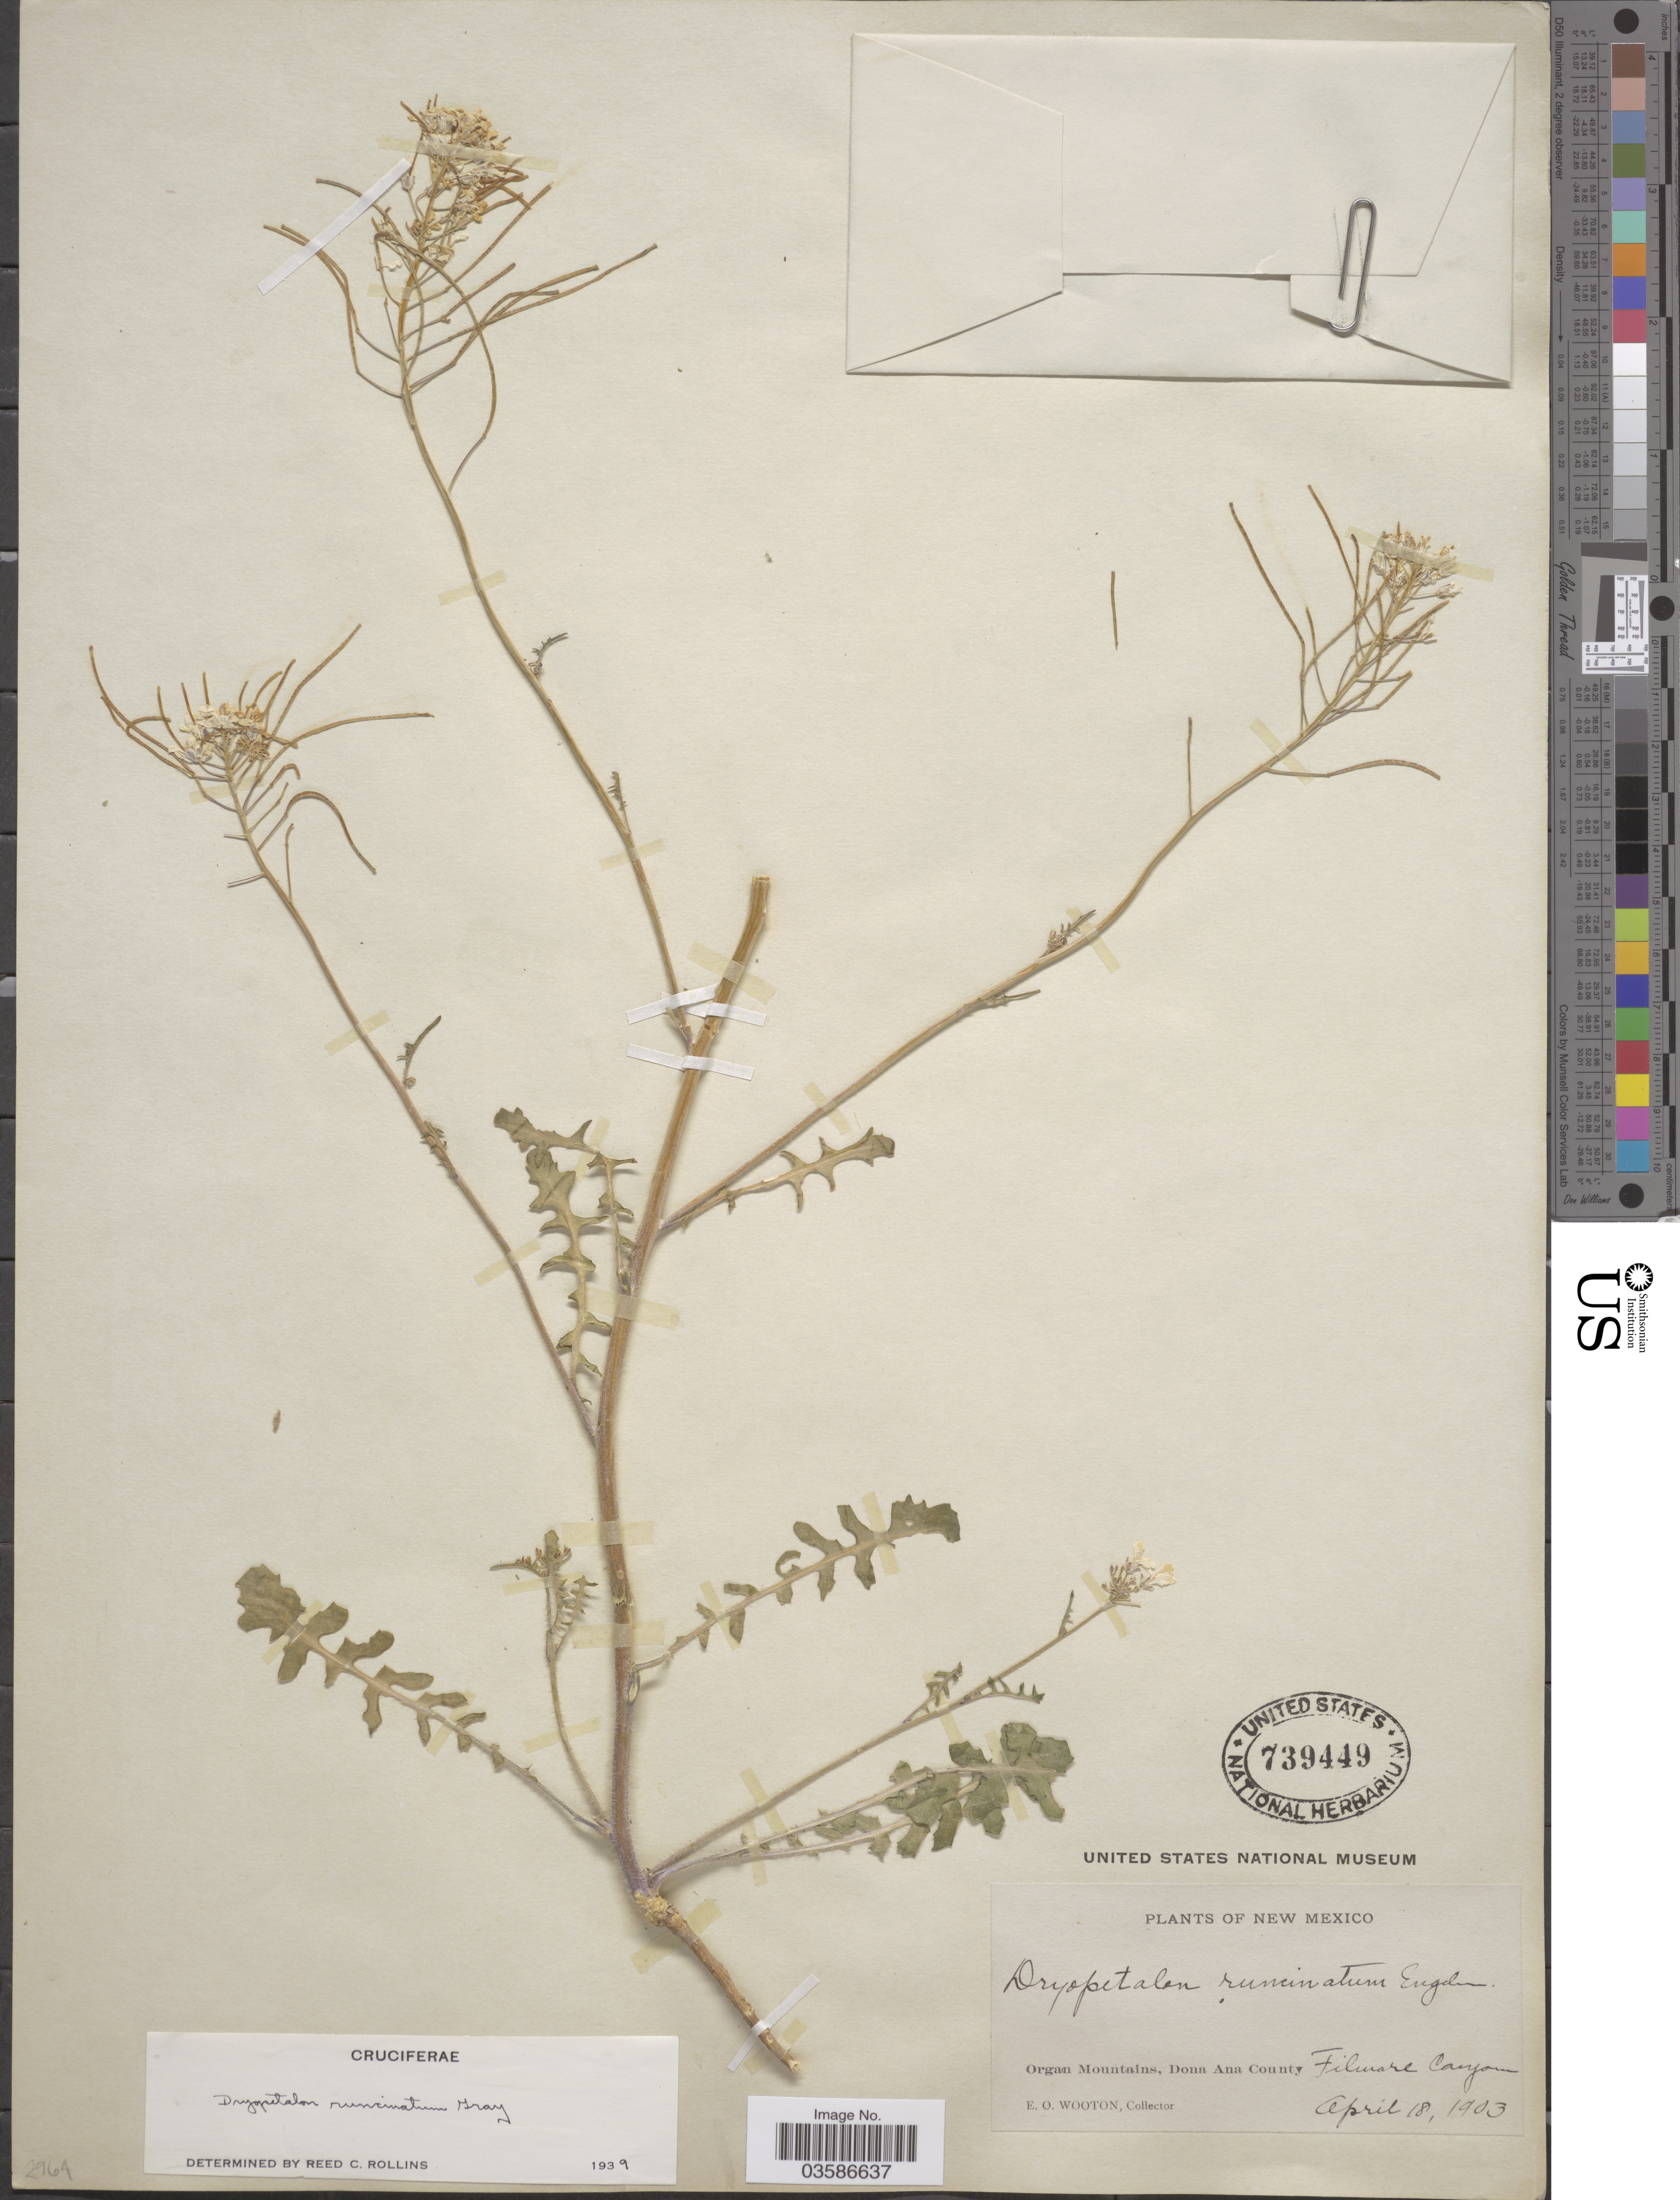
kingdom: Plantae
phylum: Tracheophyta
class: Magnoliopsida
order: Brassicales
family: Brassicaceae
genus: Dryopetalon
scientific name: Dryopetalon runcinatum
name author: A. Gray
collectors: E. O. Wooton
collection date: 1903-04-18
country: United States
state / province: New Mexico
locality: Organ Mountains, Dona Ana County. Filmore Canyon.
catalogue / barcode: US 739449